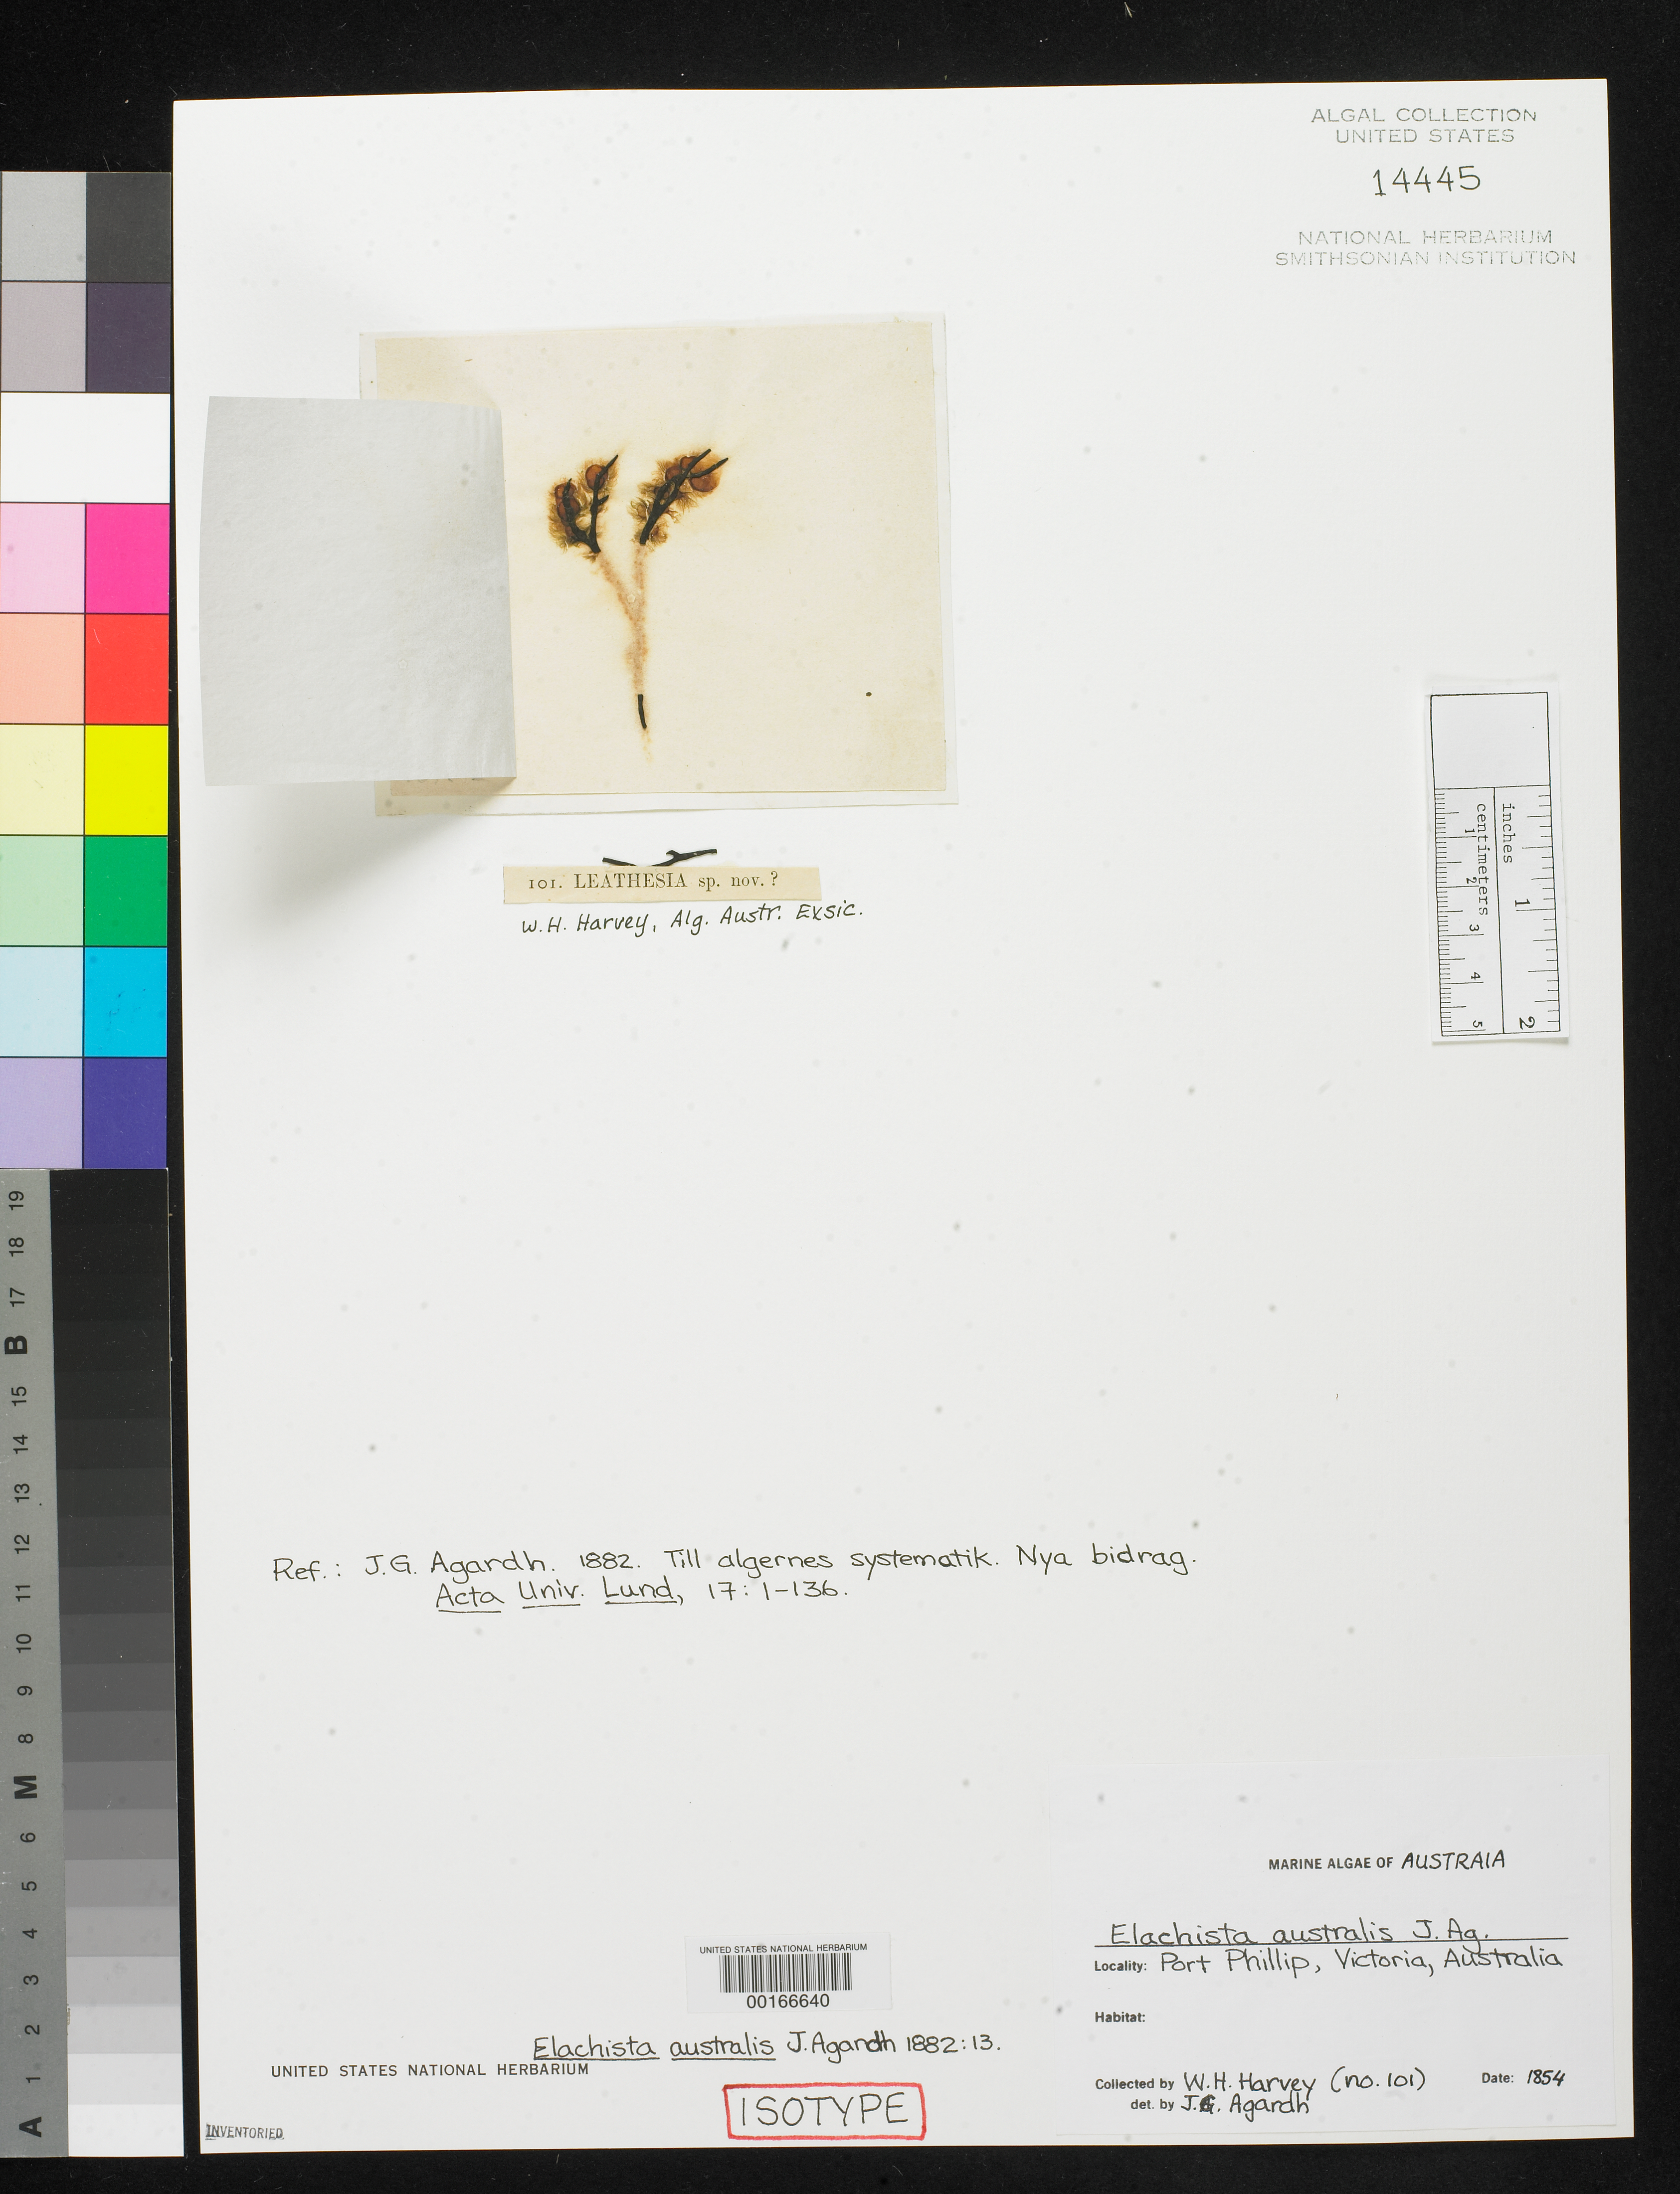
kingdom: Chromista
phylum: Ochrophyta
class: Phaeophyceae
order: Ectocarpales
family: Chordariaceae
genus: Elachista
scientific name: Elachista australis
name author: J. Agardh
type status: Isotype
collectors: W. Harvey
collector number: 101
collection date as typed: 1854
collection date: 1854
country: Australia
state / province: Victoria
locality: Port Phillip.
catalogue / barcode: US 14445